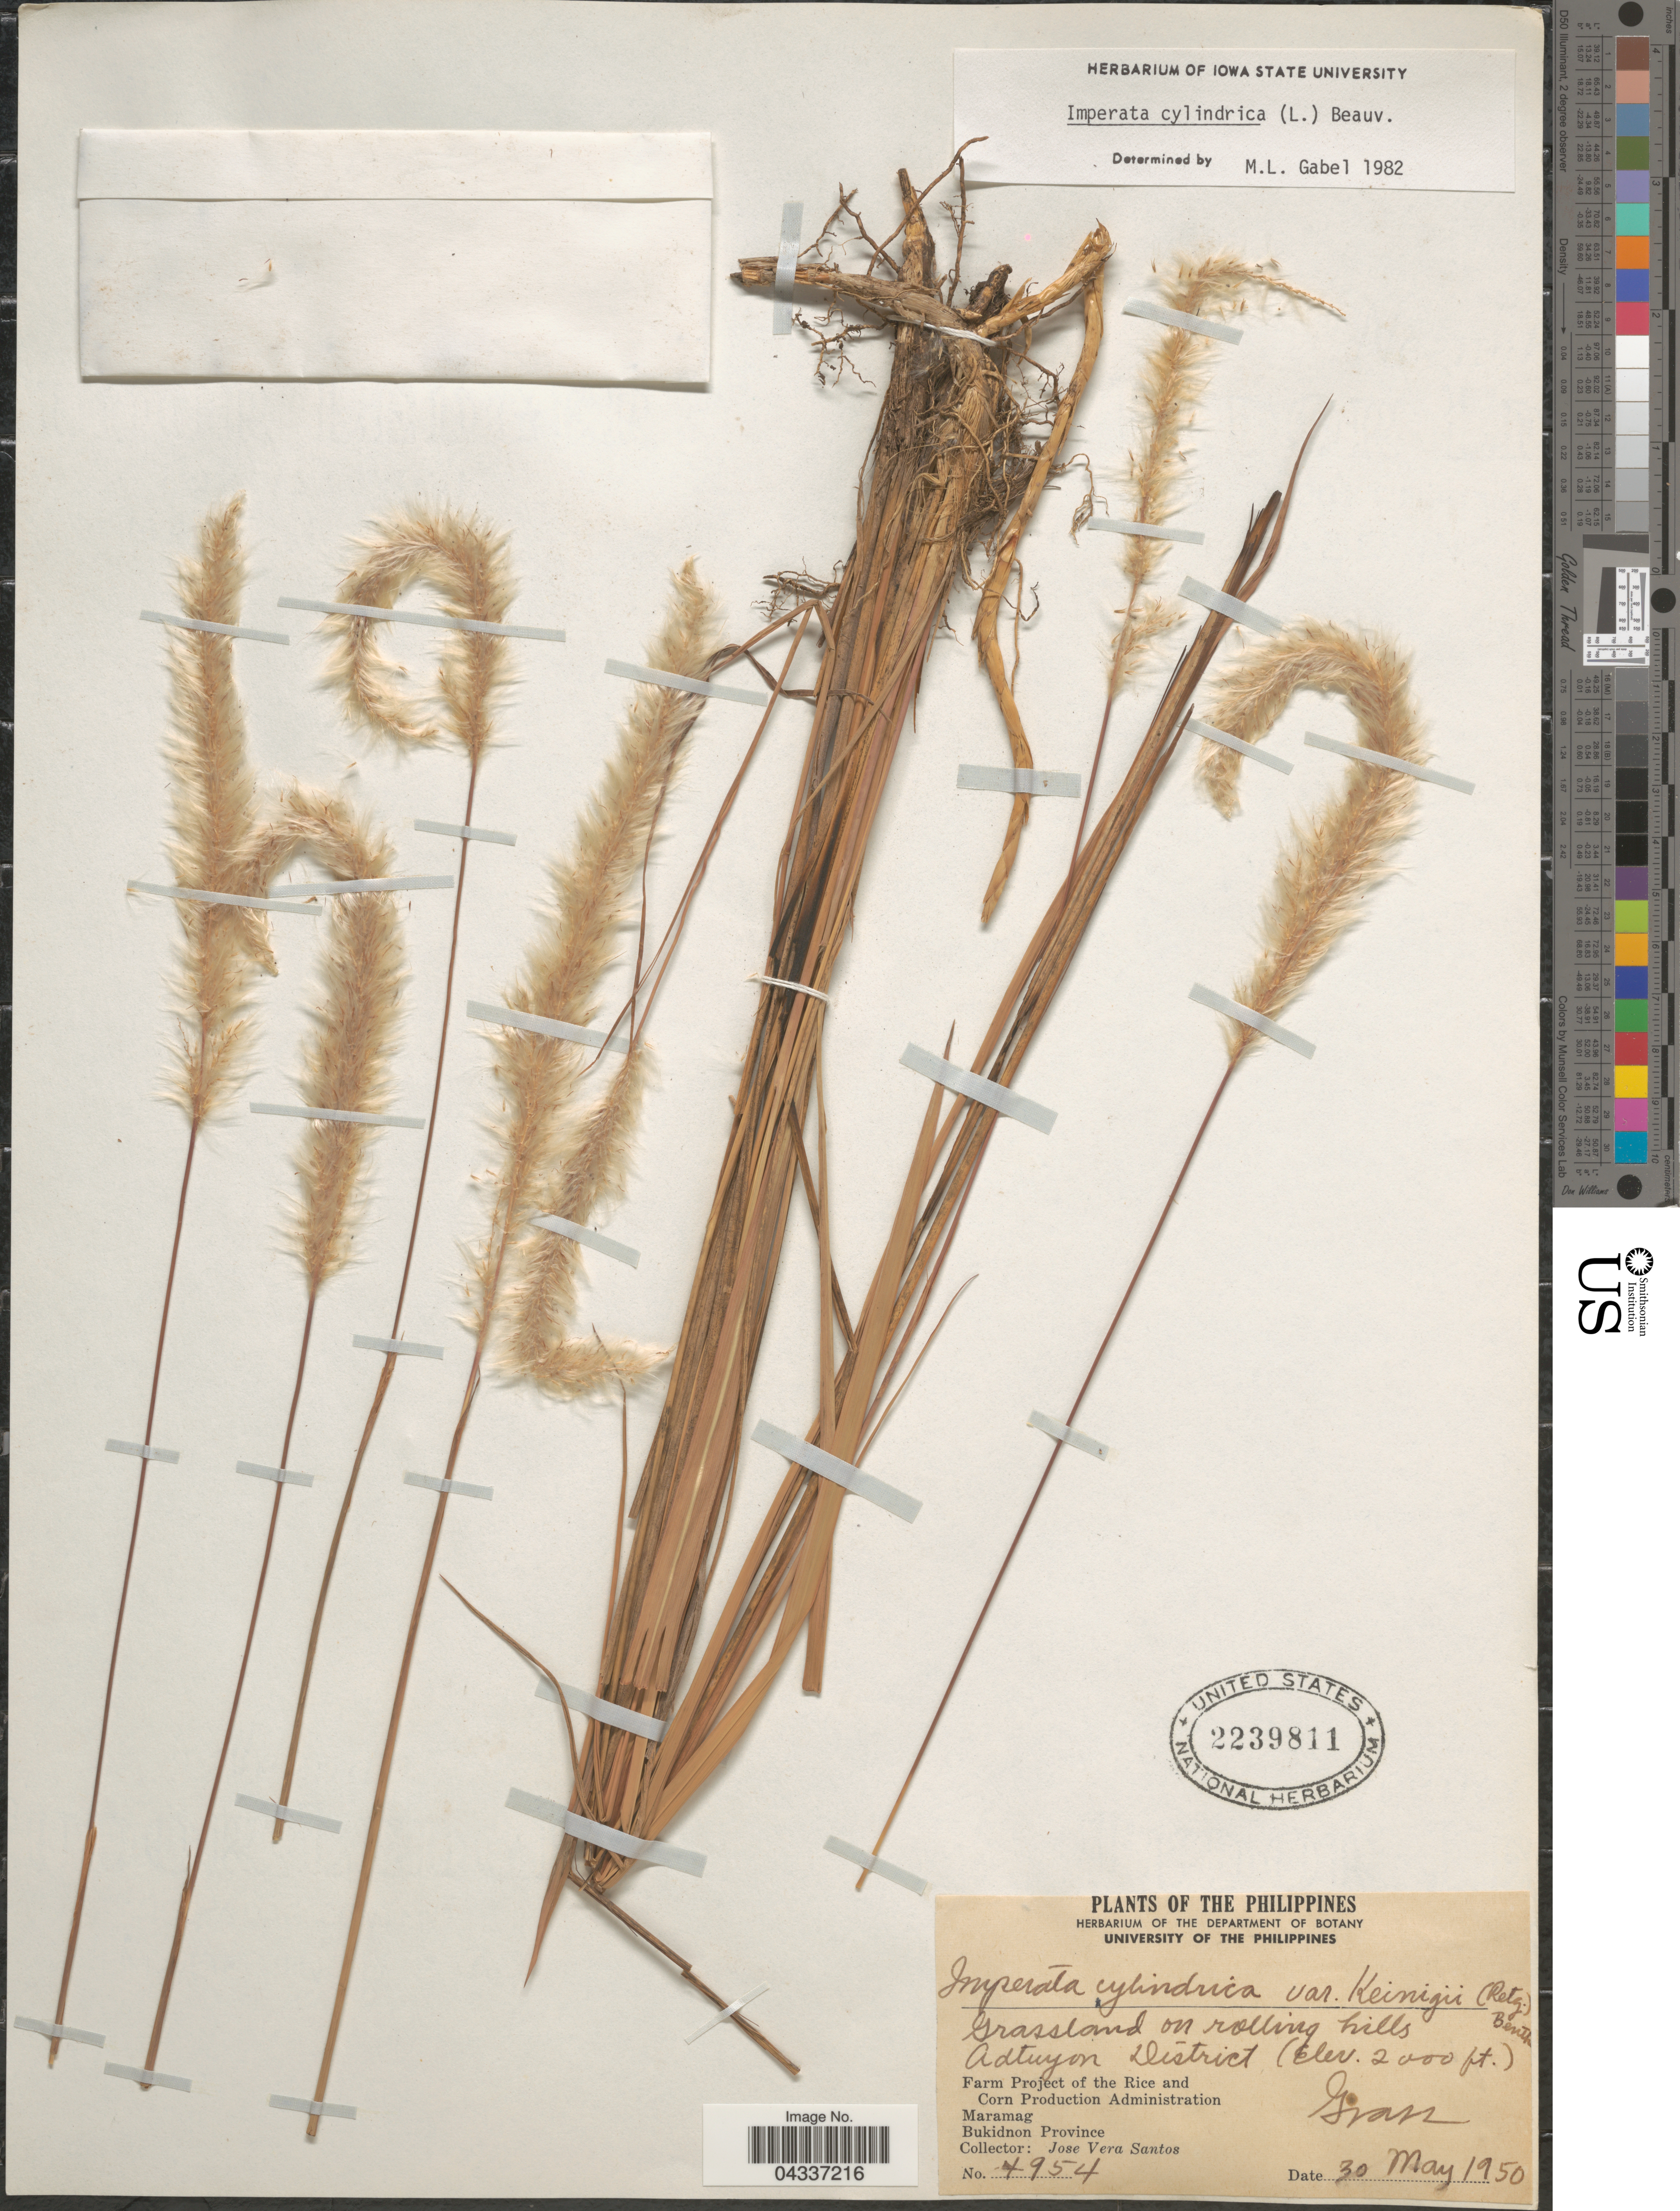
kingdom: Plantae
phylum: Tracheophyta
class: Liliopsida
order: Poales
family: Poaceae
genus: Imperata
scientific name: Imperata cylindrica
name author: (L.) P. Beauv.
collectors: J. V. Santos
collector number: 4954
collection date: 1950-05-30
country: Philippines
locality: Adtuyon District. Farm Project of the Rice and Corn Production Administration. Maramag. Bukidnon Province.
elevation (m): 610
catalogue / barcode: US 2239811